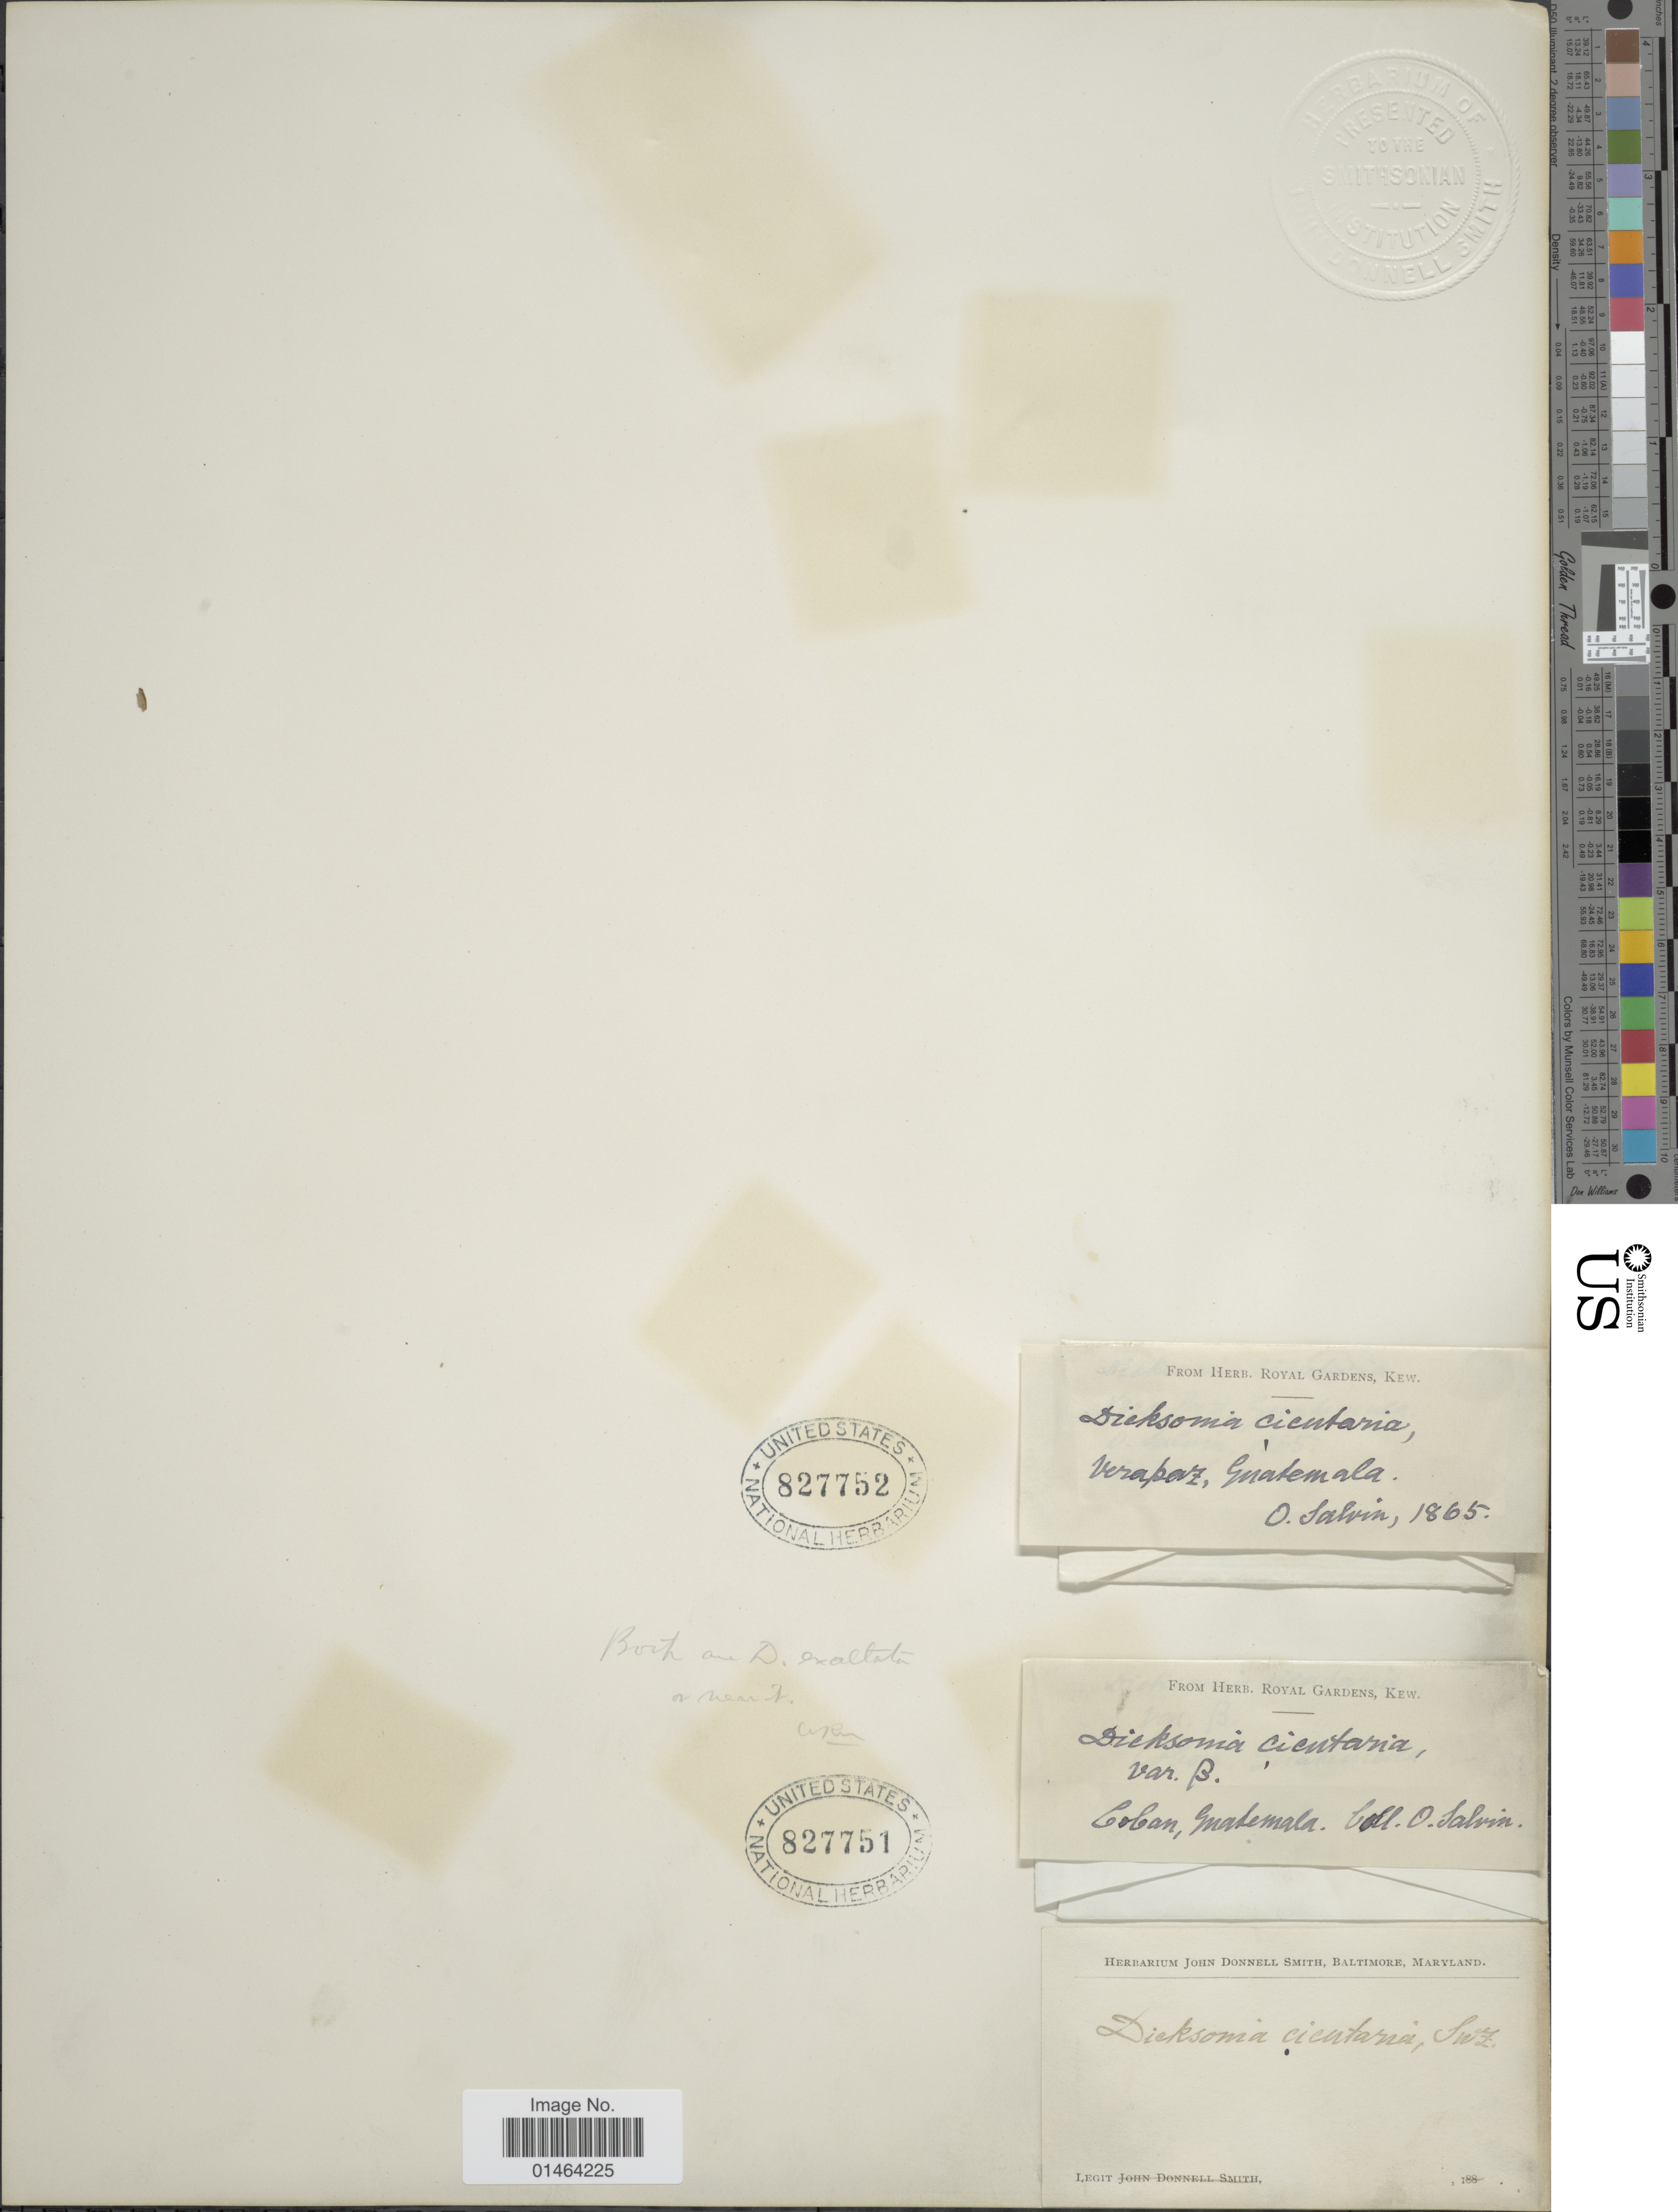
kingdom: Plantae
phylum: Tracheophyta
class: Polypodiopsida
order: Polypodiales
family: Dennstaedtiaceae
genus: Dennstaedtia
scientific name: Dennstaedtia globulifera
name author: (Poir.) Hieron.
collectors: O. Salvin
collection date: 1865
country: Guatemala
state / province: Alta Verapaz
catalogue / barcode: US 827752-2